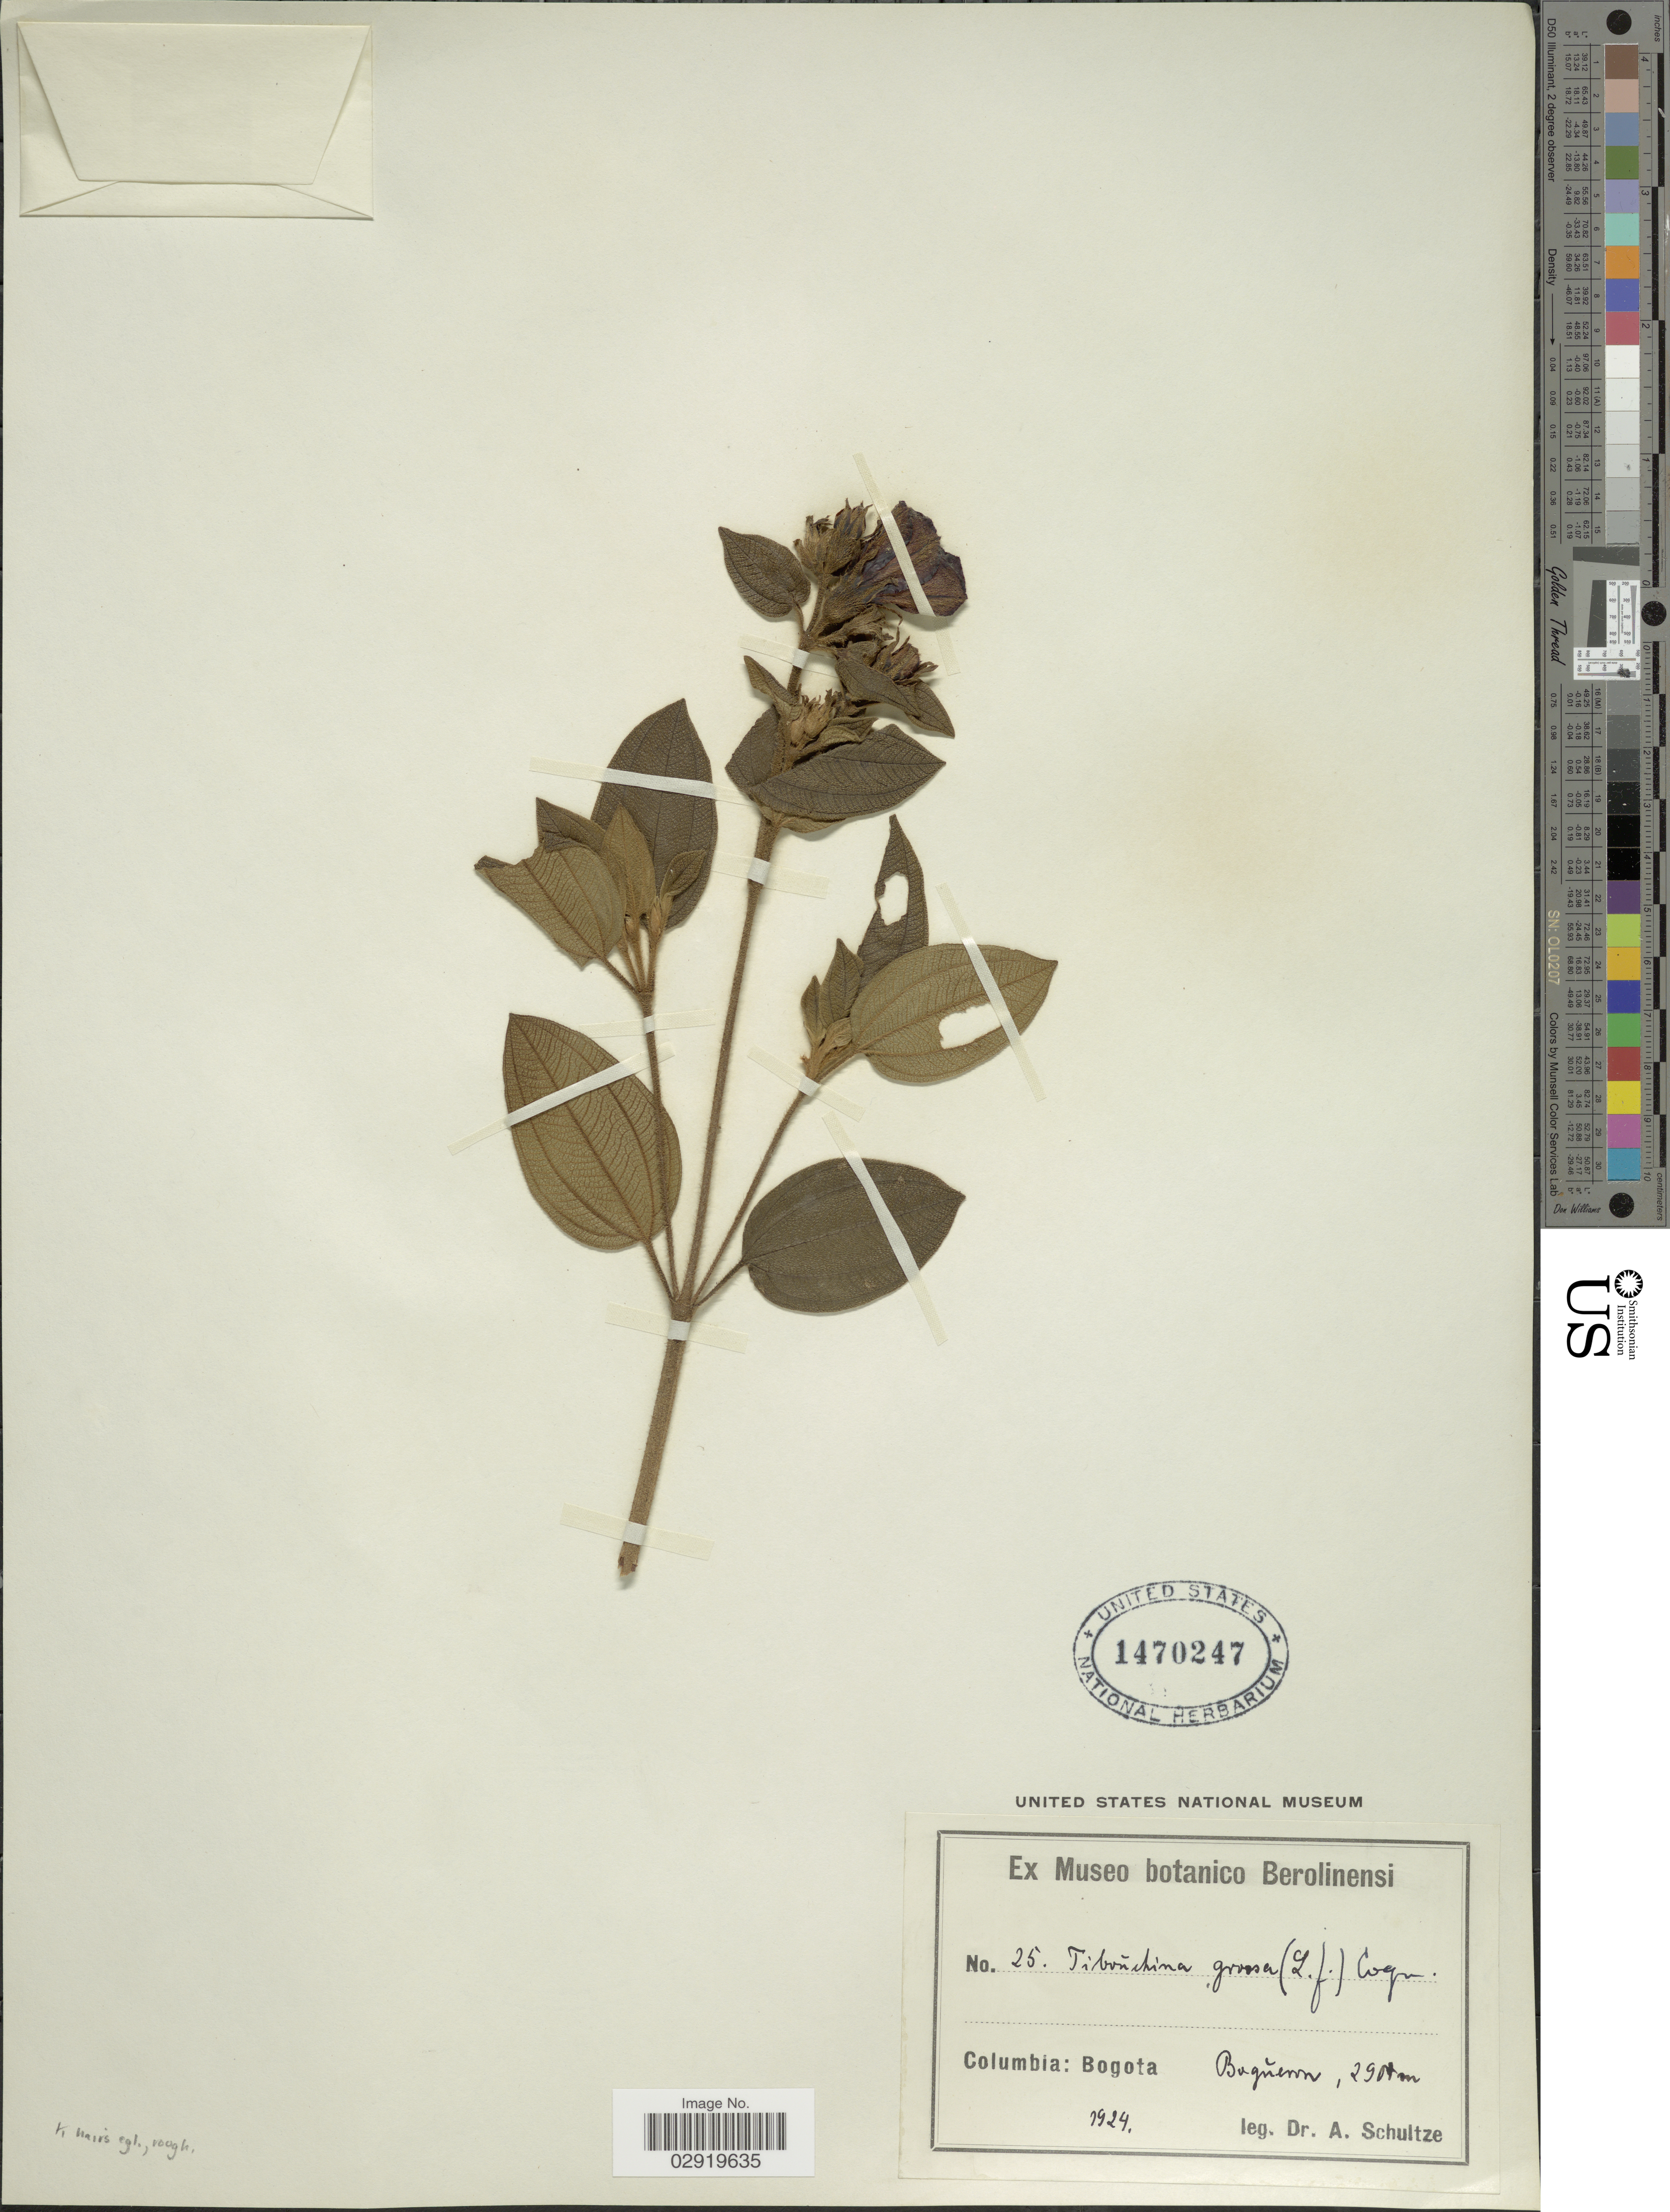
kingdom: Plantae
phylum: Tracheophyta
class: Magnoliopsida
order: Myrtales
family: Melastomataceae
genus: Chaetogastra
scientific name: Chaetogastra grossa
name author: (L. f.) P.J.F. Guim. & Michelang.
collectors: A. Schultze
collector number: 25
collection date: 1924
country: Colombia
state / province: Bogota D.C.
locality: Bogota. Boqúeron.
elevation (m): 2900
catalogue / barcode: US 1470247